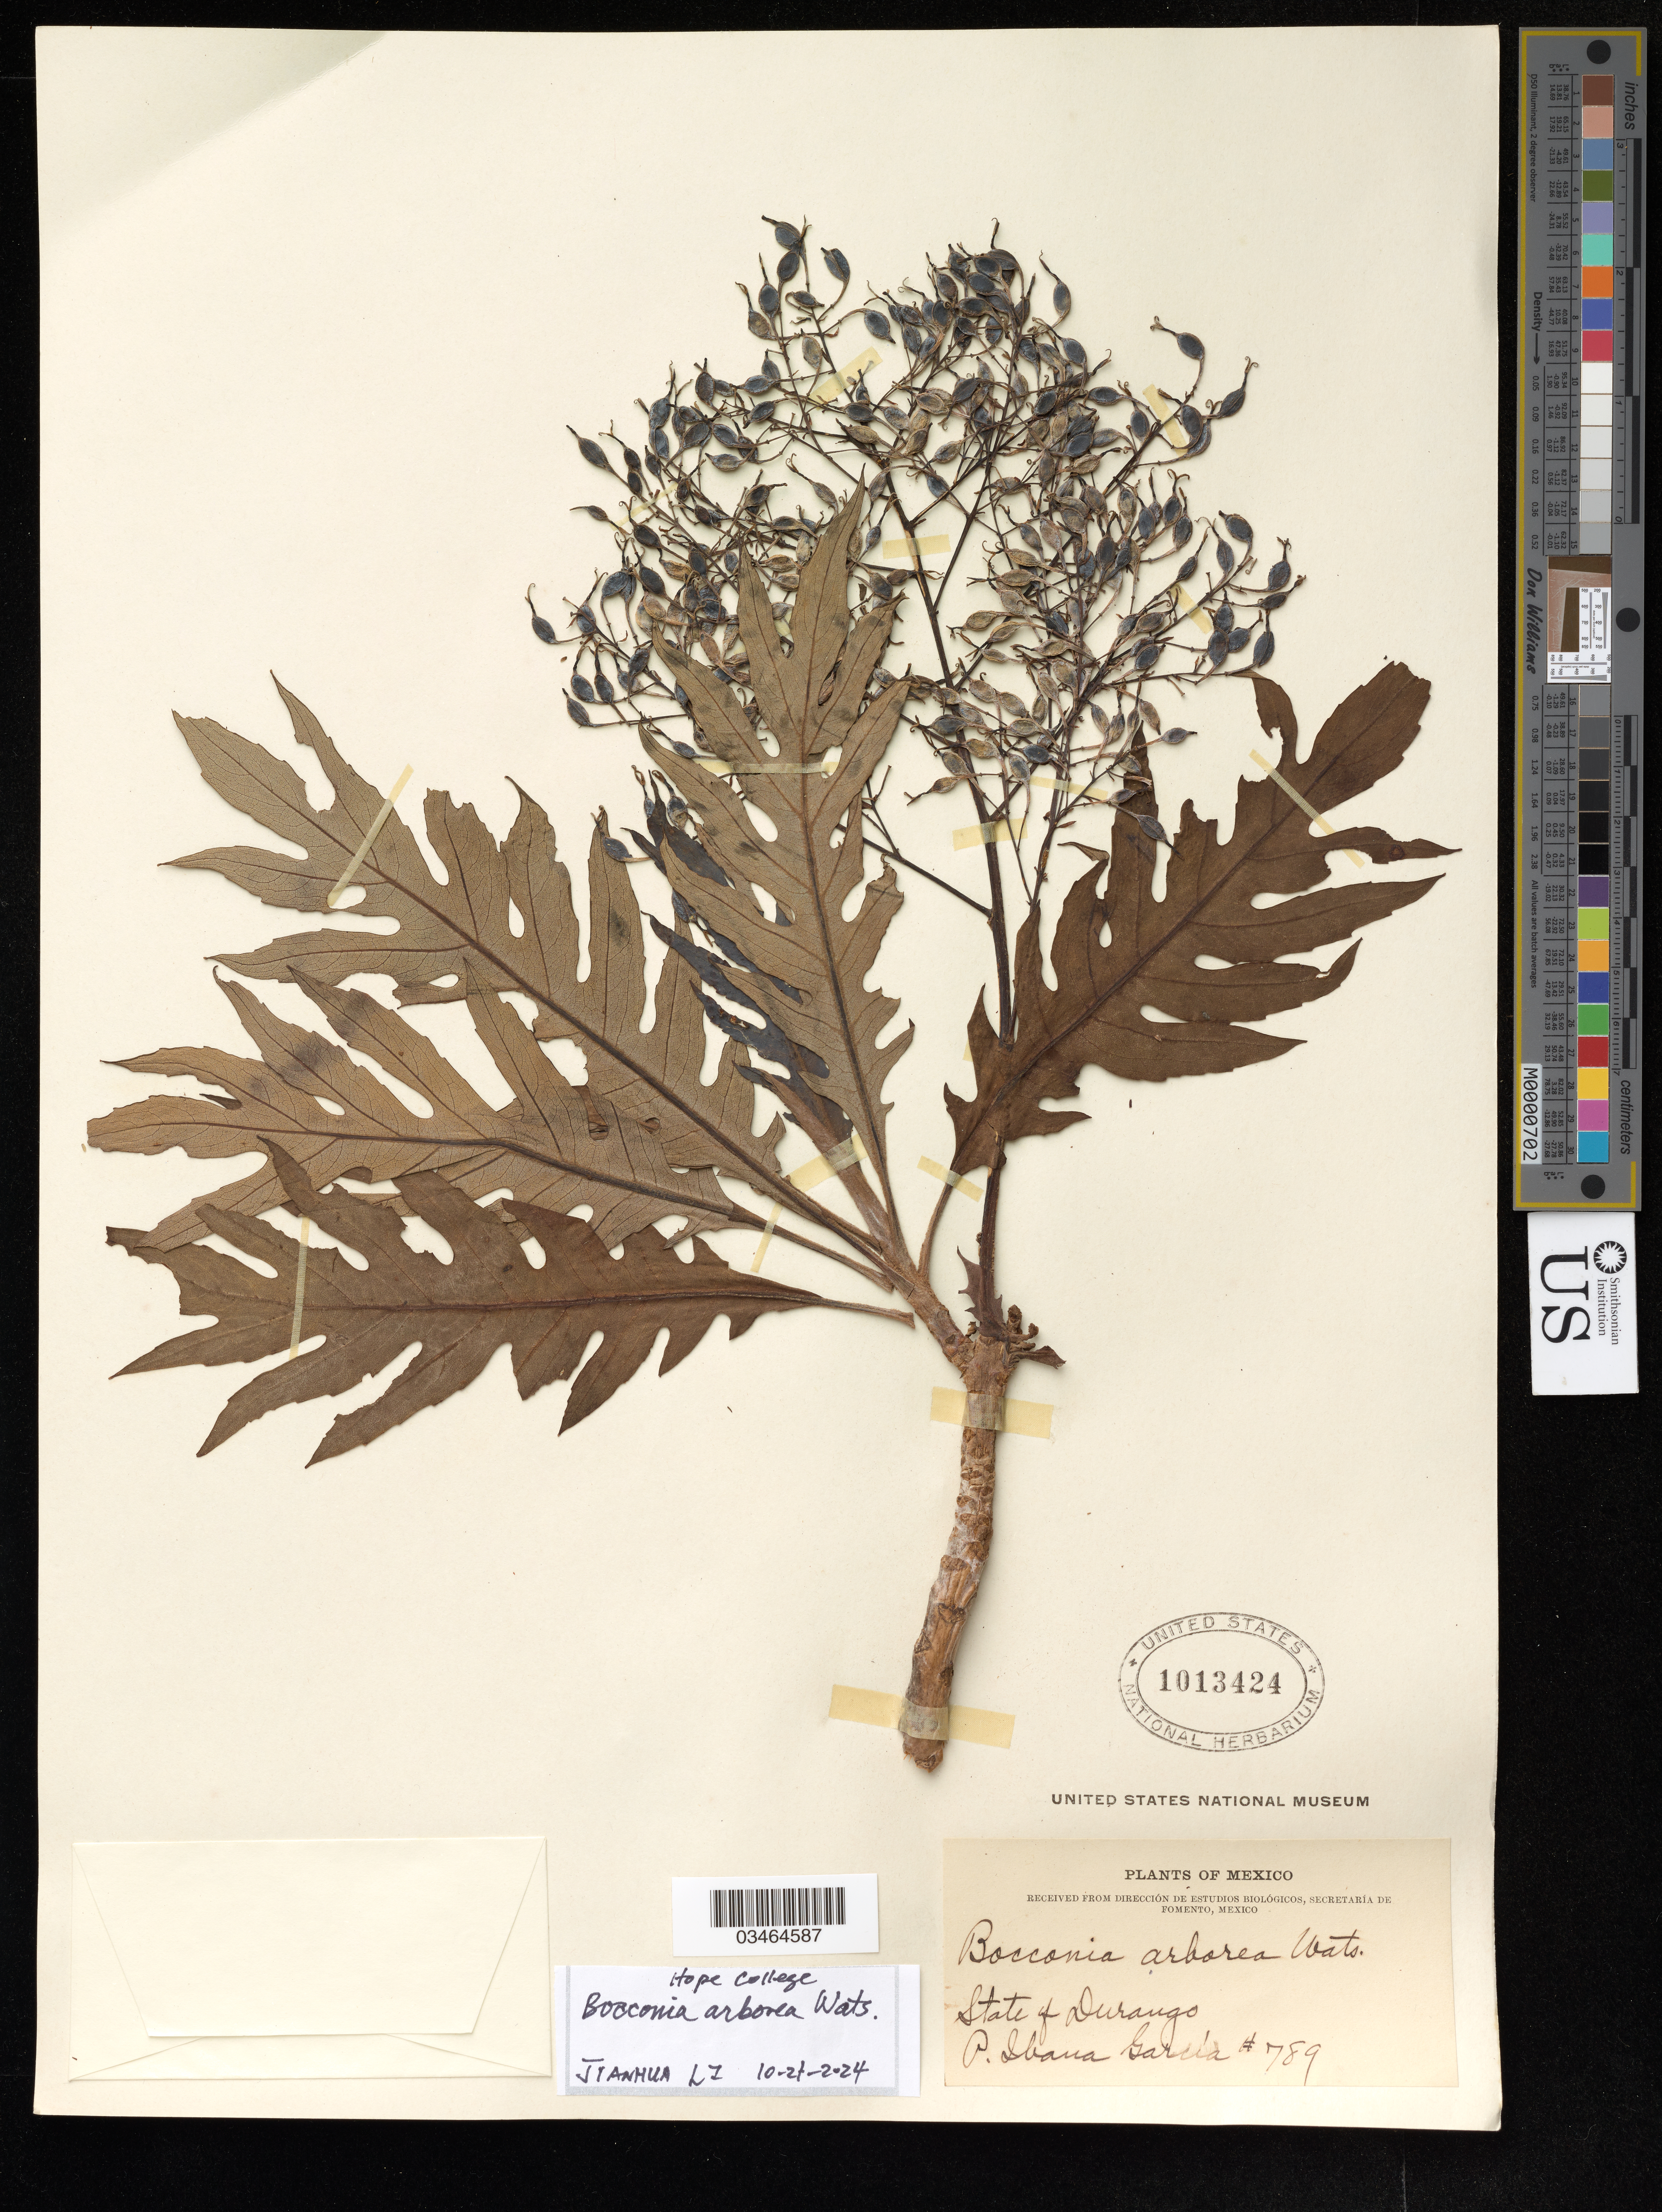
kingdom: Plantae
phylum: Tracheophyta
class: Magnoliopsida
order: Ranunculales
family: Papaveraceae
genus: Bocconia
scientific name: Bocconia arborea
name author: S. Watson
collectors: P. Ibana-Garcia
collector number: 789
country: Mexico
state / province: Durango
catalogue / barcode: US 1013424